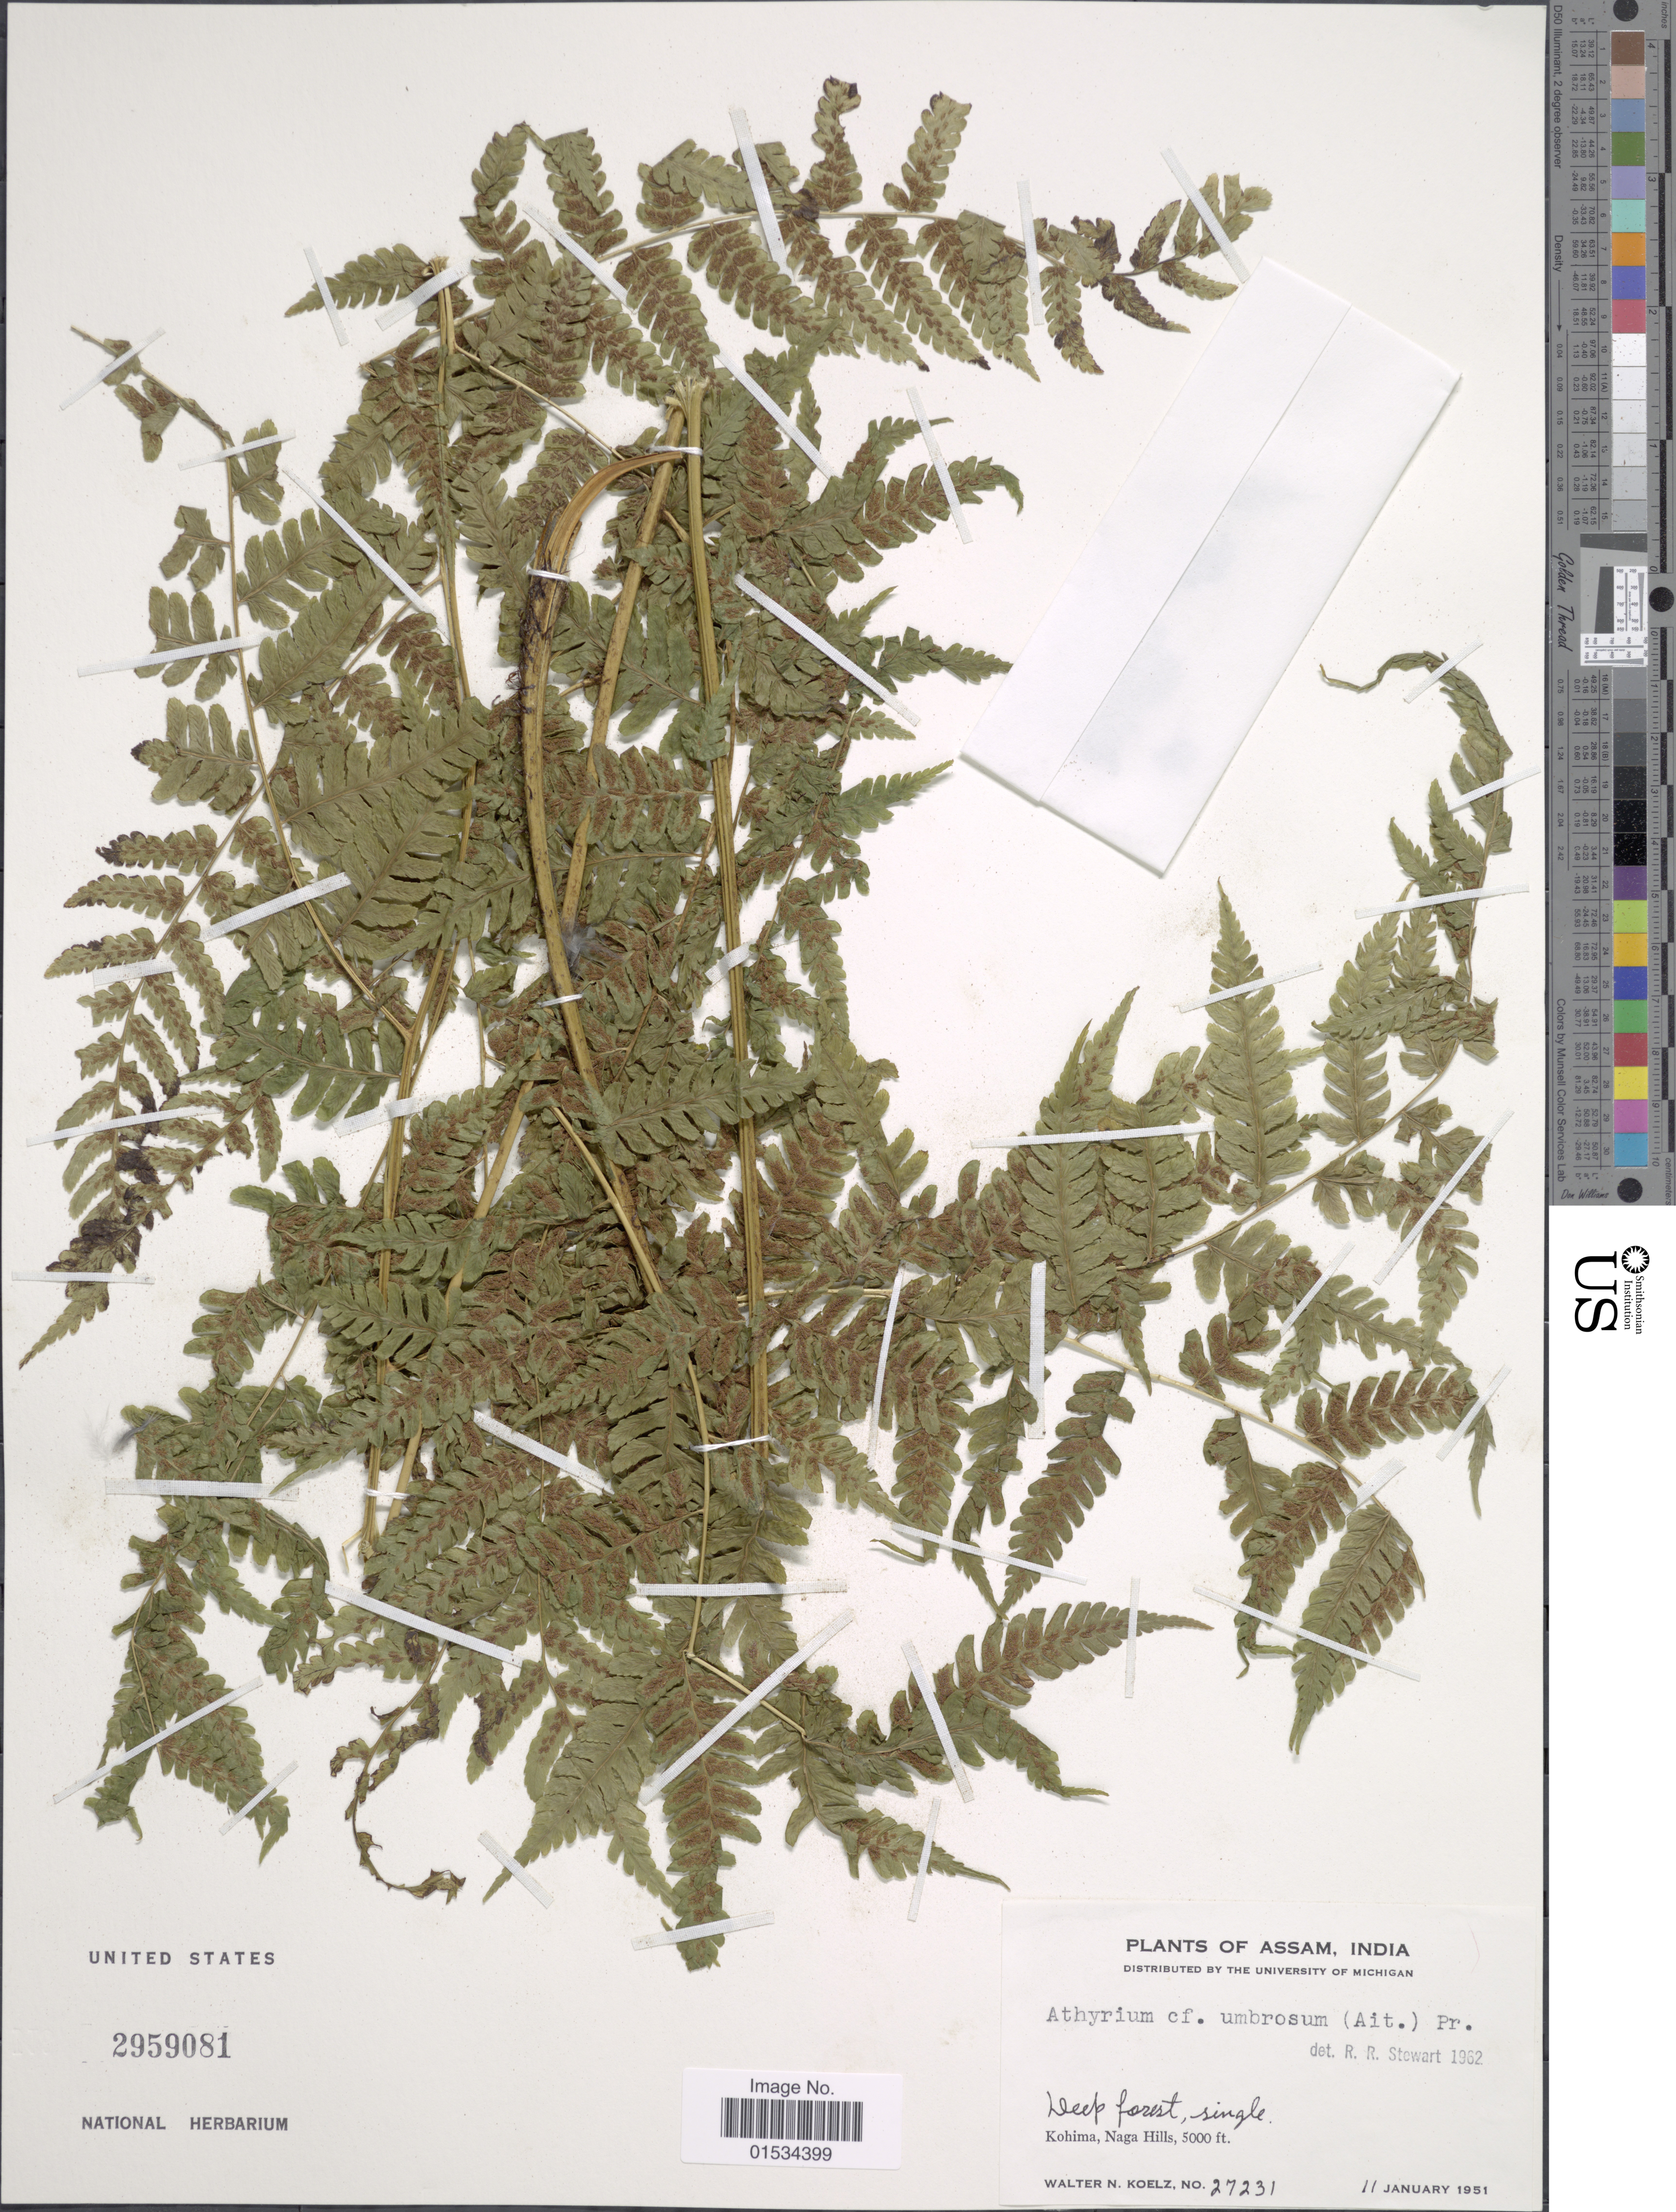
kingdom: Plantae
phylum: Tracheophyta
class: Polypodiopsida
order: Polypodiales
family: Athyriaceae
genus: Diplazium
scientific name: Diplazium umbrosum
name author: Willd.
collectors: W. N. Koelz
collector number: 27231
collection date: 1951-01-11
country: India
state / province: Nagaland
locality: Kohima, Naga Hills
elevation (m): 1524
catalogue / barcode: US 2959081